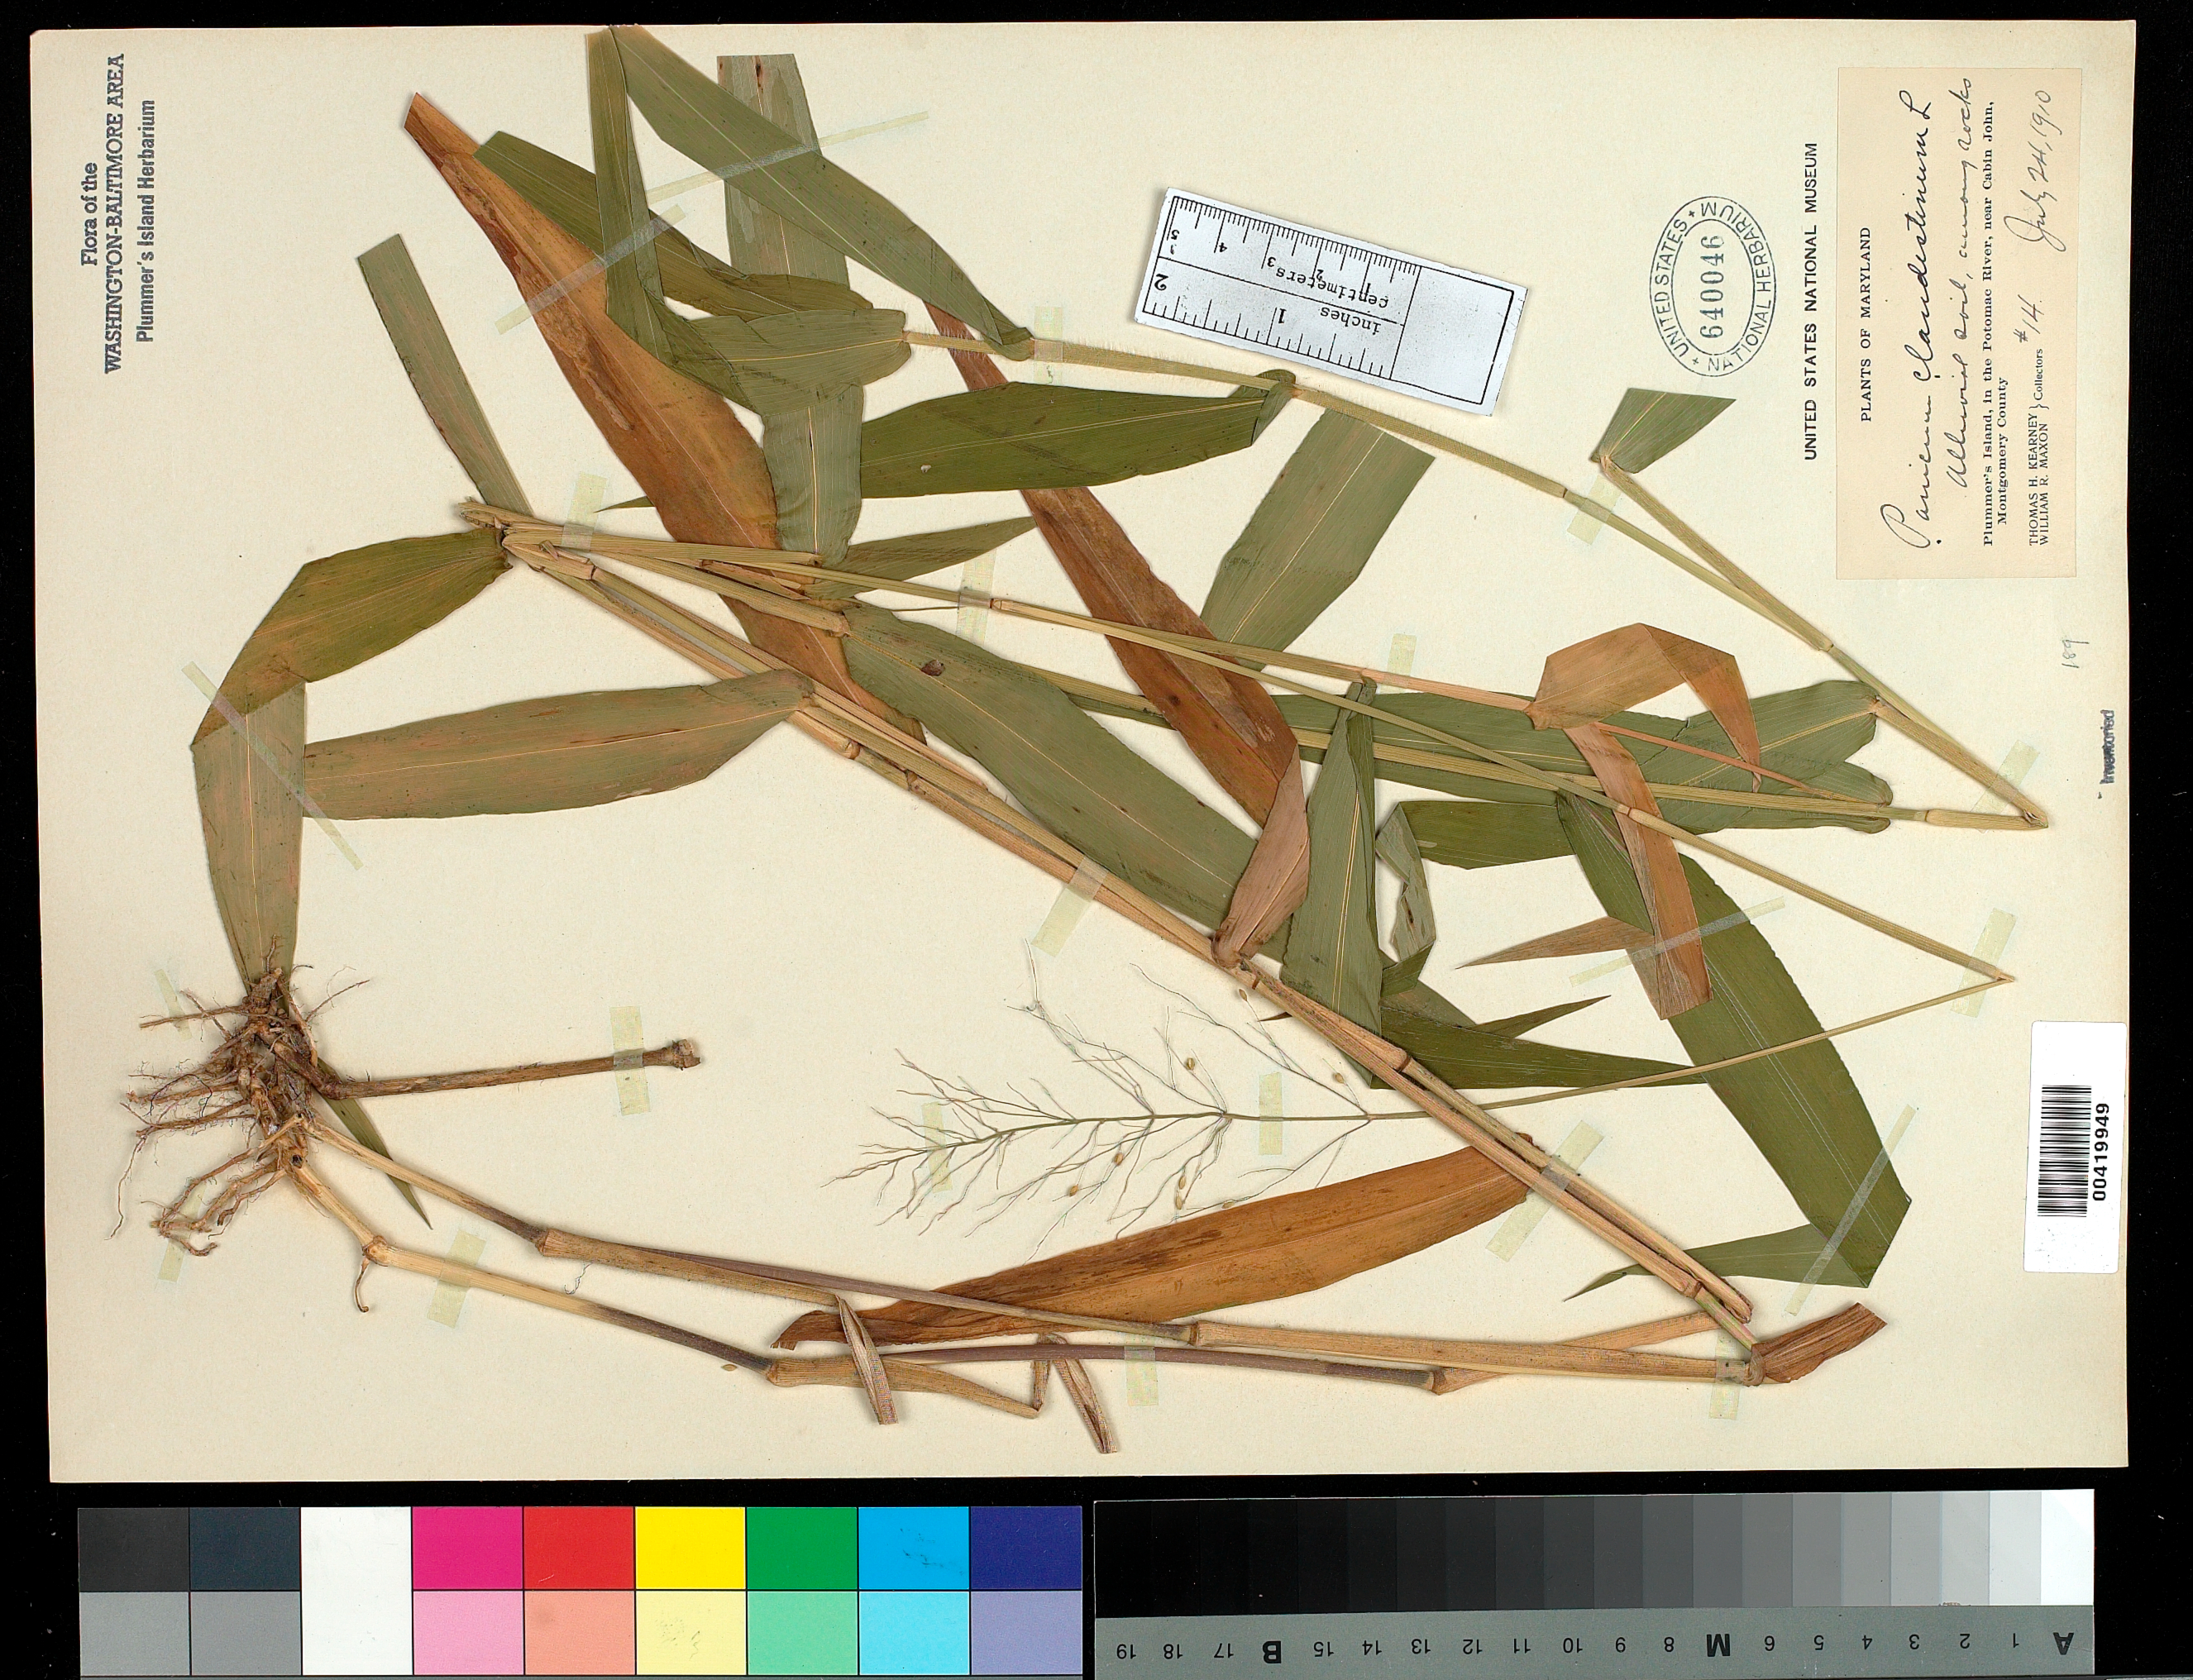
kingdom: Plantae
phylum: Tracheophyta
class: Liliopsida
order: Poales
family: Poaceae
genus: Dichanthelium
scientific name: Dichanthelium clandestinum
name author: (L.) Gould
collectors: T. H. Kearney & W. R. Maxon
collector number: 14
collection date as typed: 24 Jul 1910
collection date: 1910-07-24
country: United States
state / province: Maryland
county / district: Montgomery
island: Plummers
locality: Plummer's Island C. & O. Canal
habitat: Alluvial soil, among rocks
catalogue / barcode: US 640046